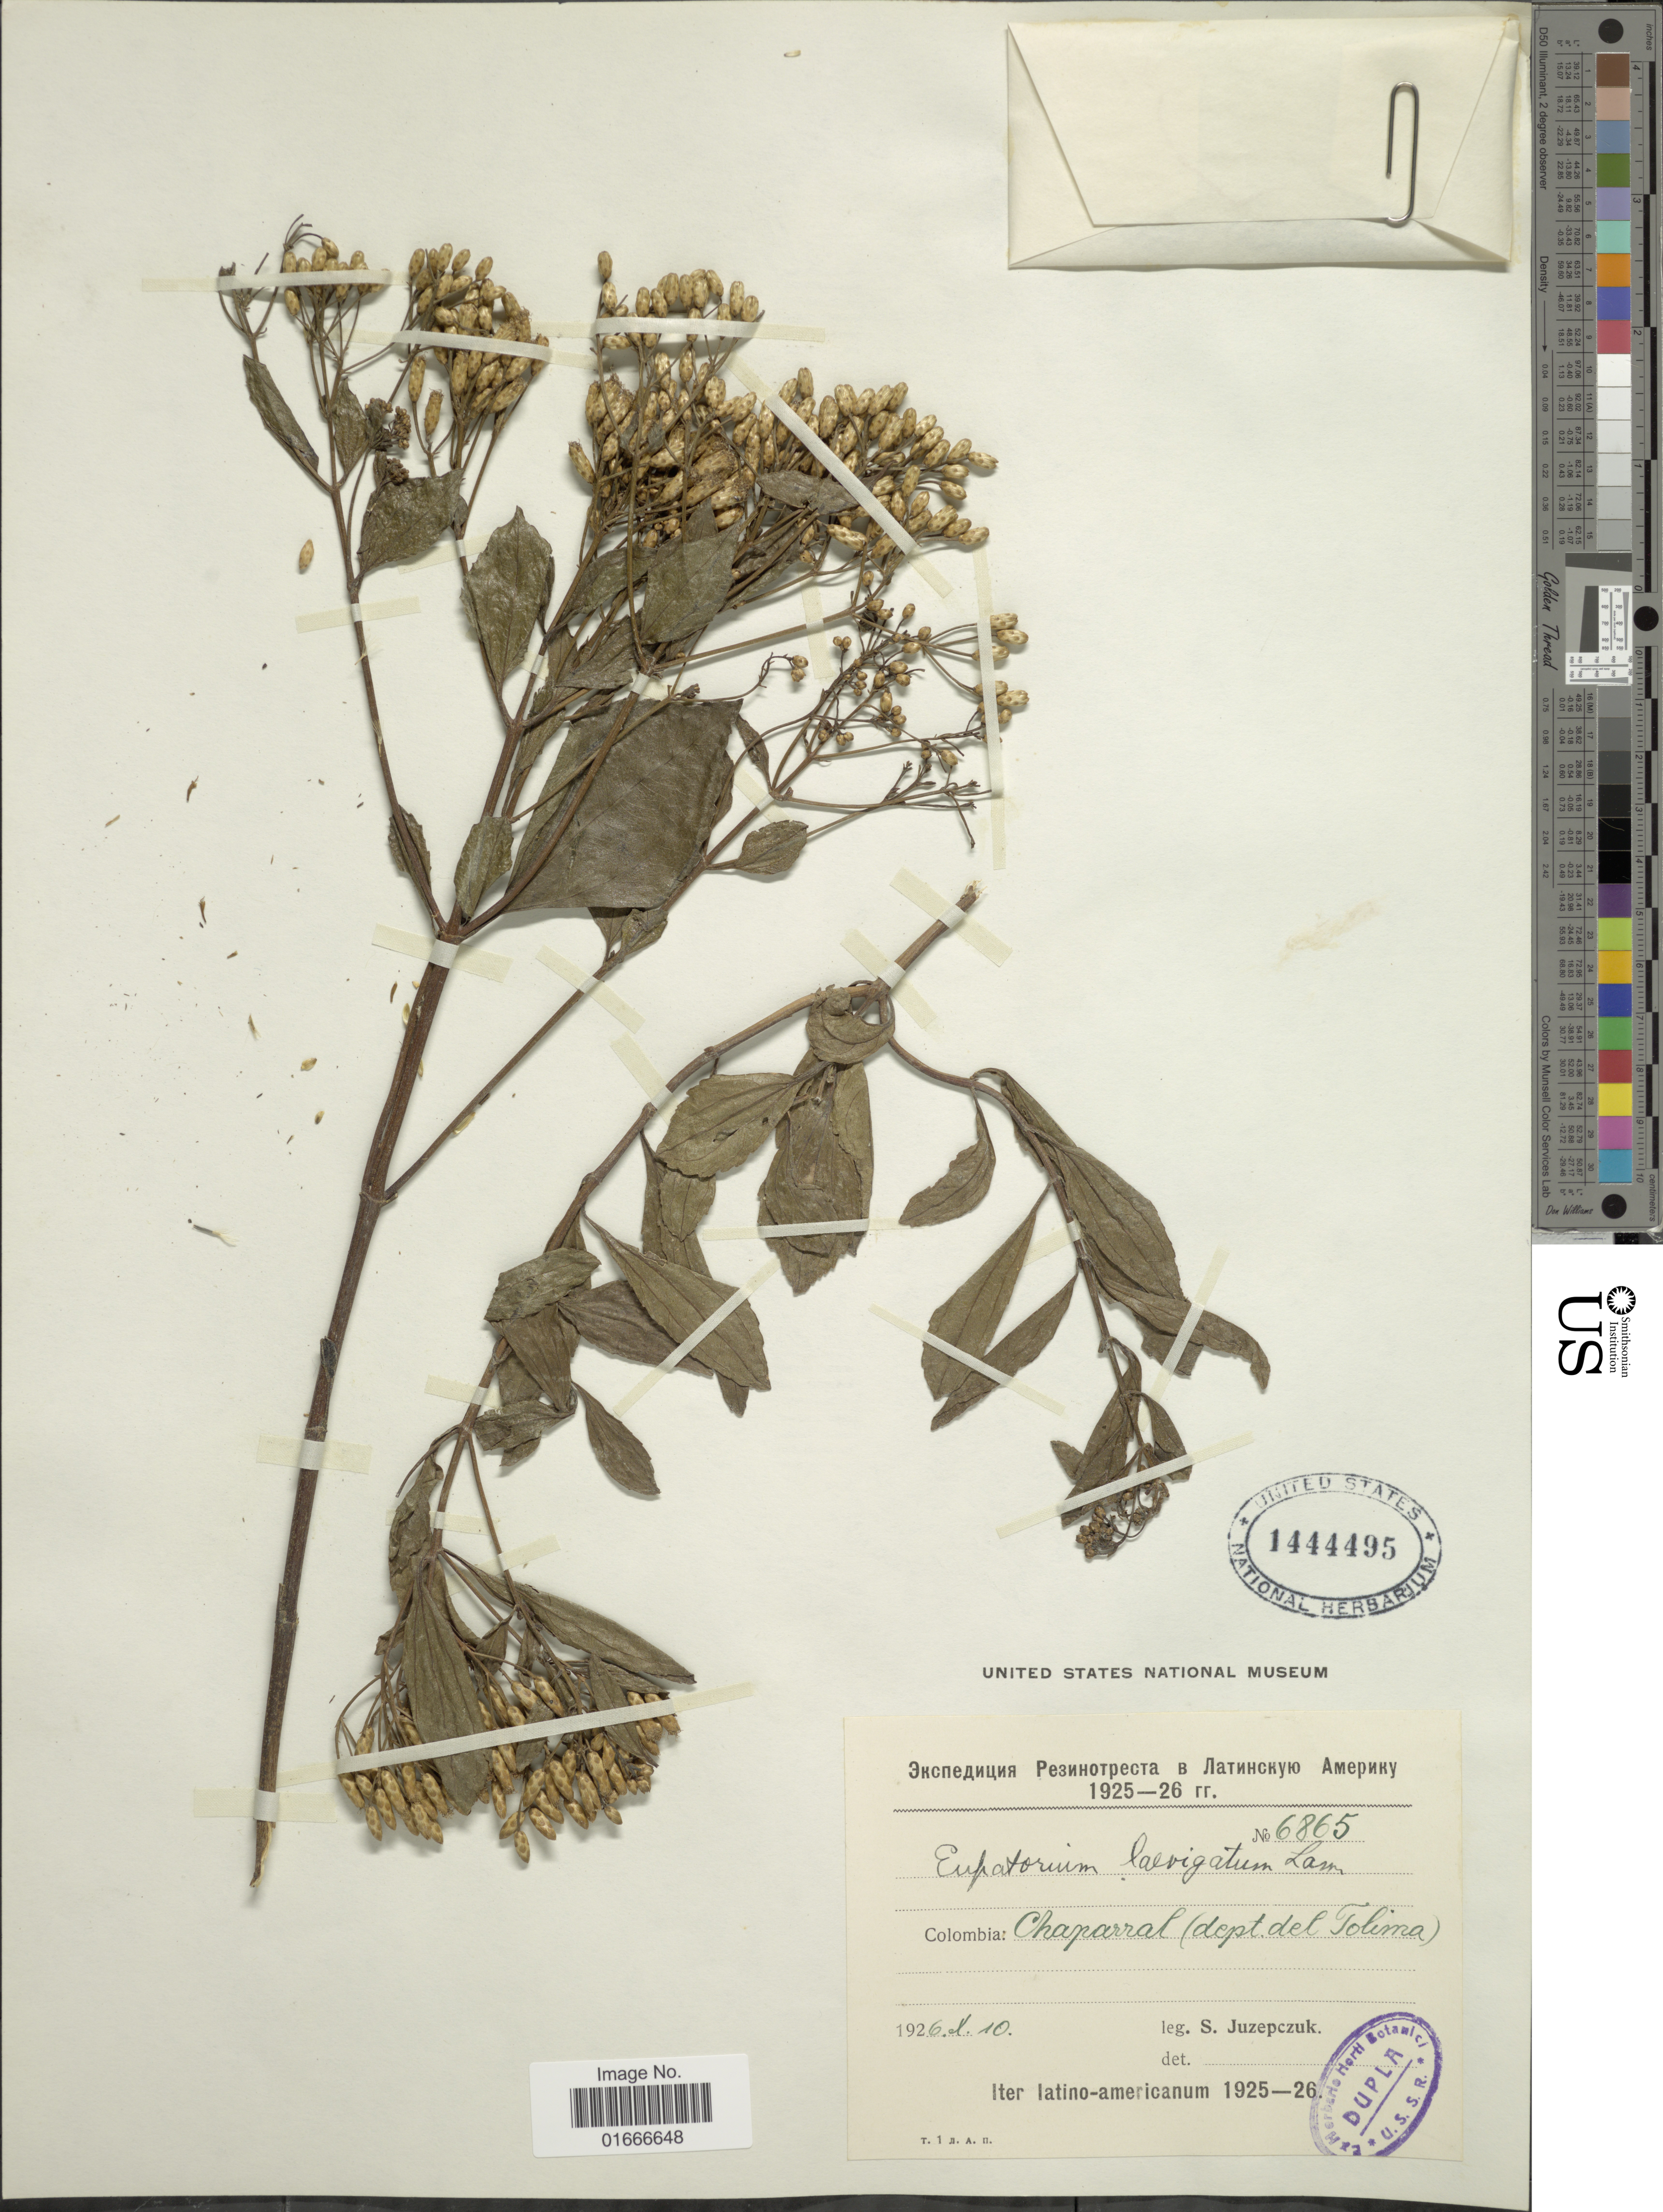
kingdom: Plantae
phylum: Tracheophyta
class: Magnoliopsida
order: Asterales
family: Asteraceae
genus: Chromolaena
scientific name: Chromolaena laevigata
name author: (Lam.) R.M. King & H. Rob.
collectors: S. V. Juzepczuk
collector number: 6865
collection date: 1926-10-10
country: Colombia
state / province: Tolima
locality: Chaparral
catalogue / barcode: US 1444495